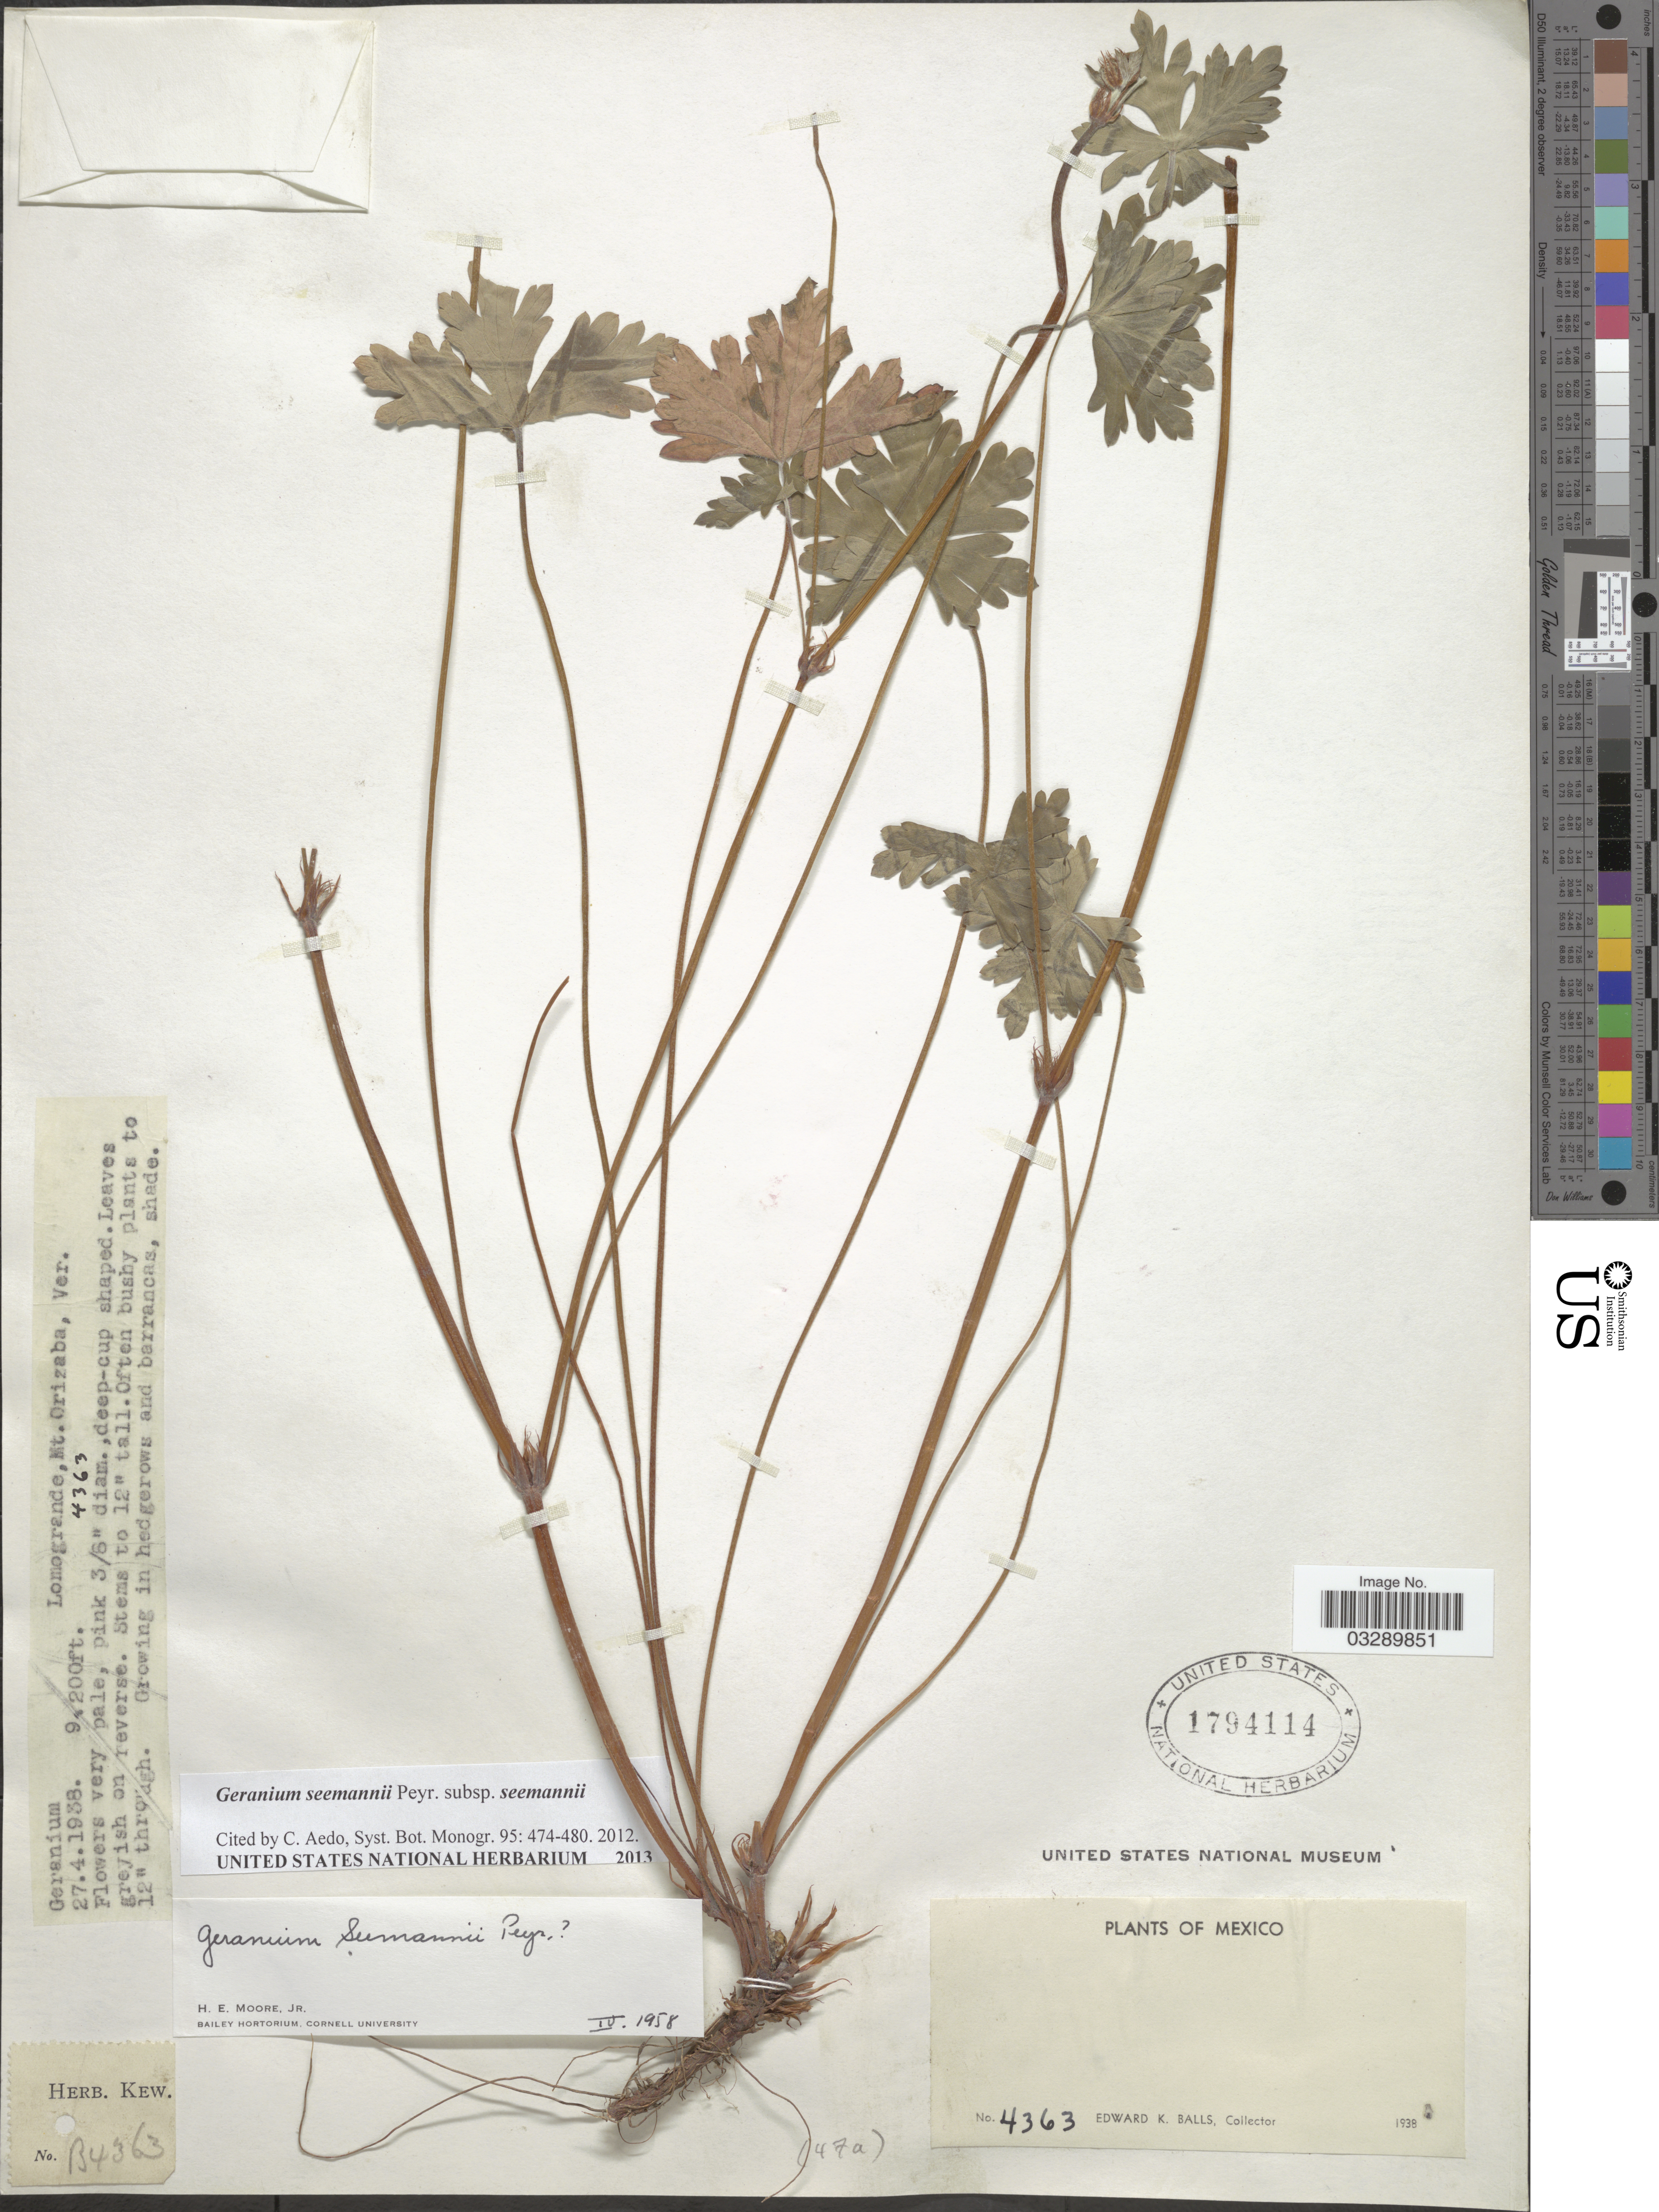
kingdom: Plantae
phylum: Tracheophyta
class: Magnoliopsida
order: Geraniales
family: Geraniaceae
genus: Geranium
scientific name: Geranium seemannii subsp. seemannii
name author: Peyr.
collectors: E. K. Balls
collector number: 4363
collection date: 1938-04-27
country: Mexico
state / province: Veracruz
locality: Lomogrande, Mt. Orizaba, Ver.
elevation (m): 2804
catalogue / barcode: US 1794114